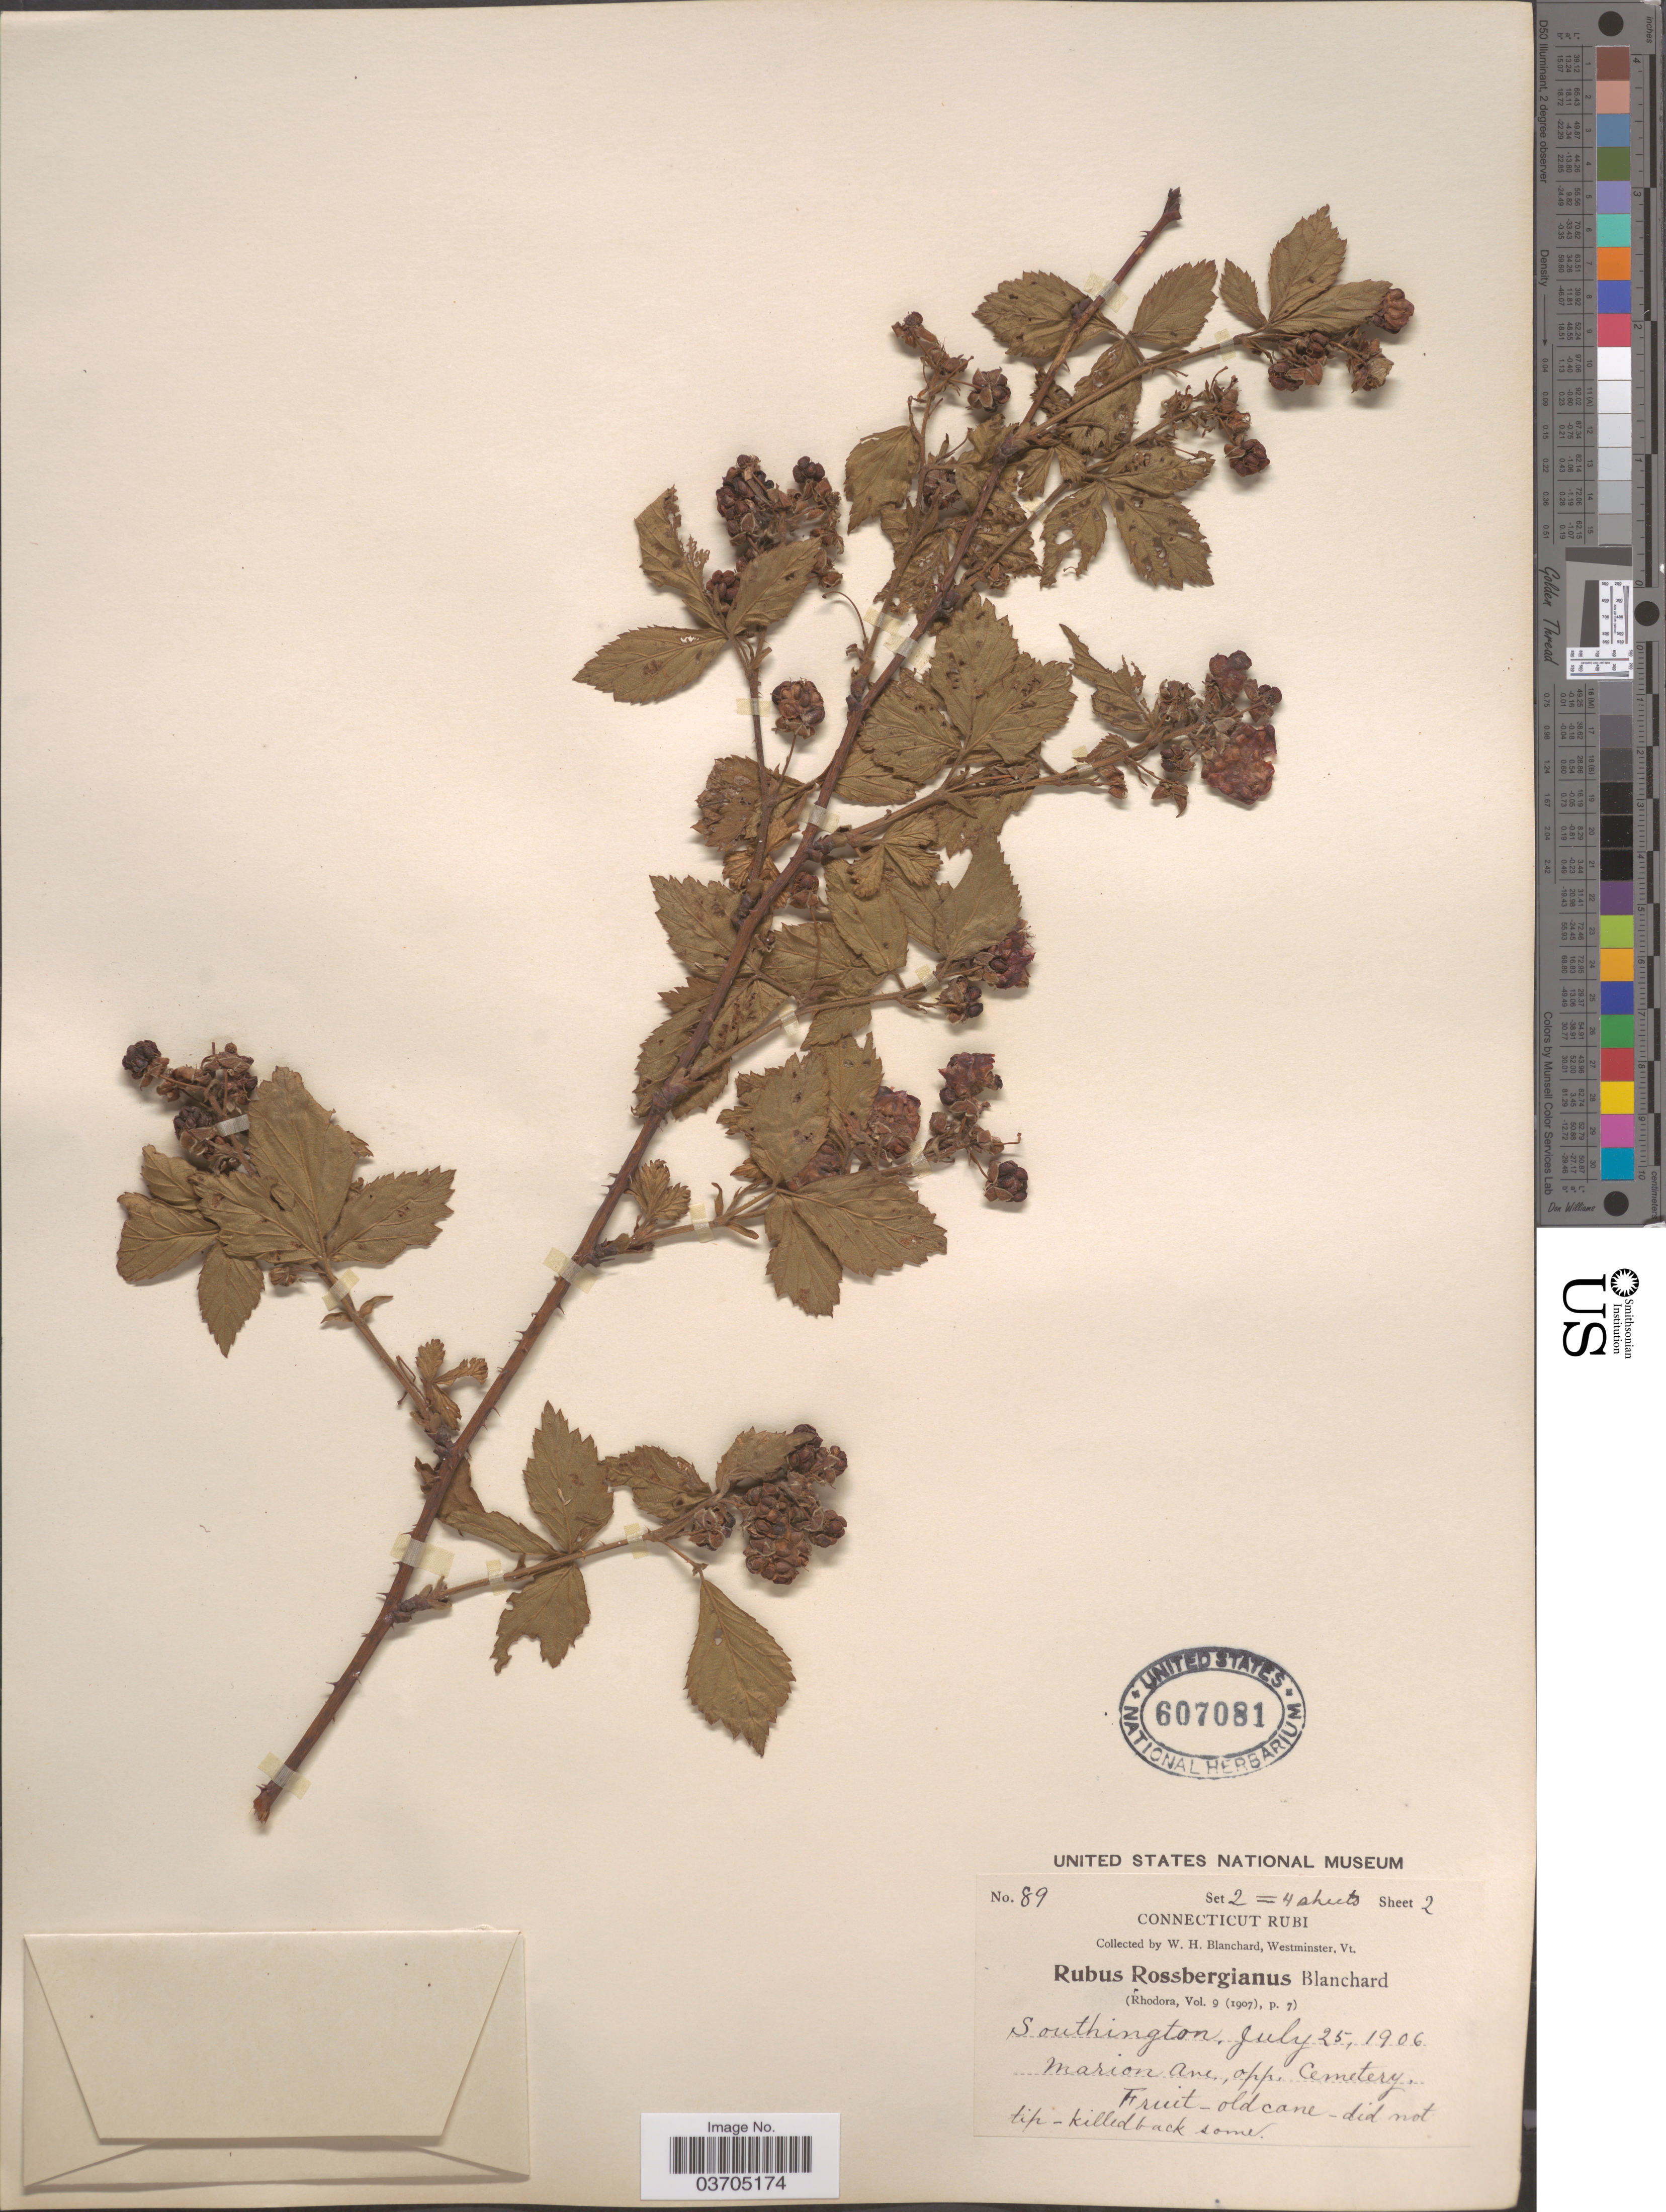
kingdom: Plantae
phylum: Tracheophyta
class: Magnoliopsida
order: Rosales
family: Rosaceae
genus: Rubus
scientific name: Rubus frondosus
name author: Bigelow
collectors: W. H. Blanchard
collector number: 89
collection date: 1906-07-25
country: United States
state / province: Connecticut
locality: Southington. Marion Ave., opp. Cemetry.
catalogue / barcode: US 607081